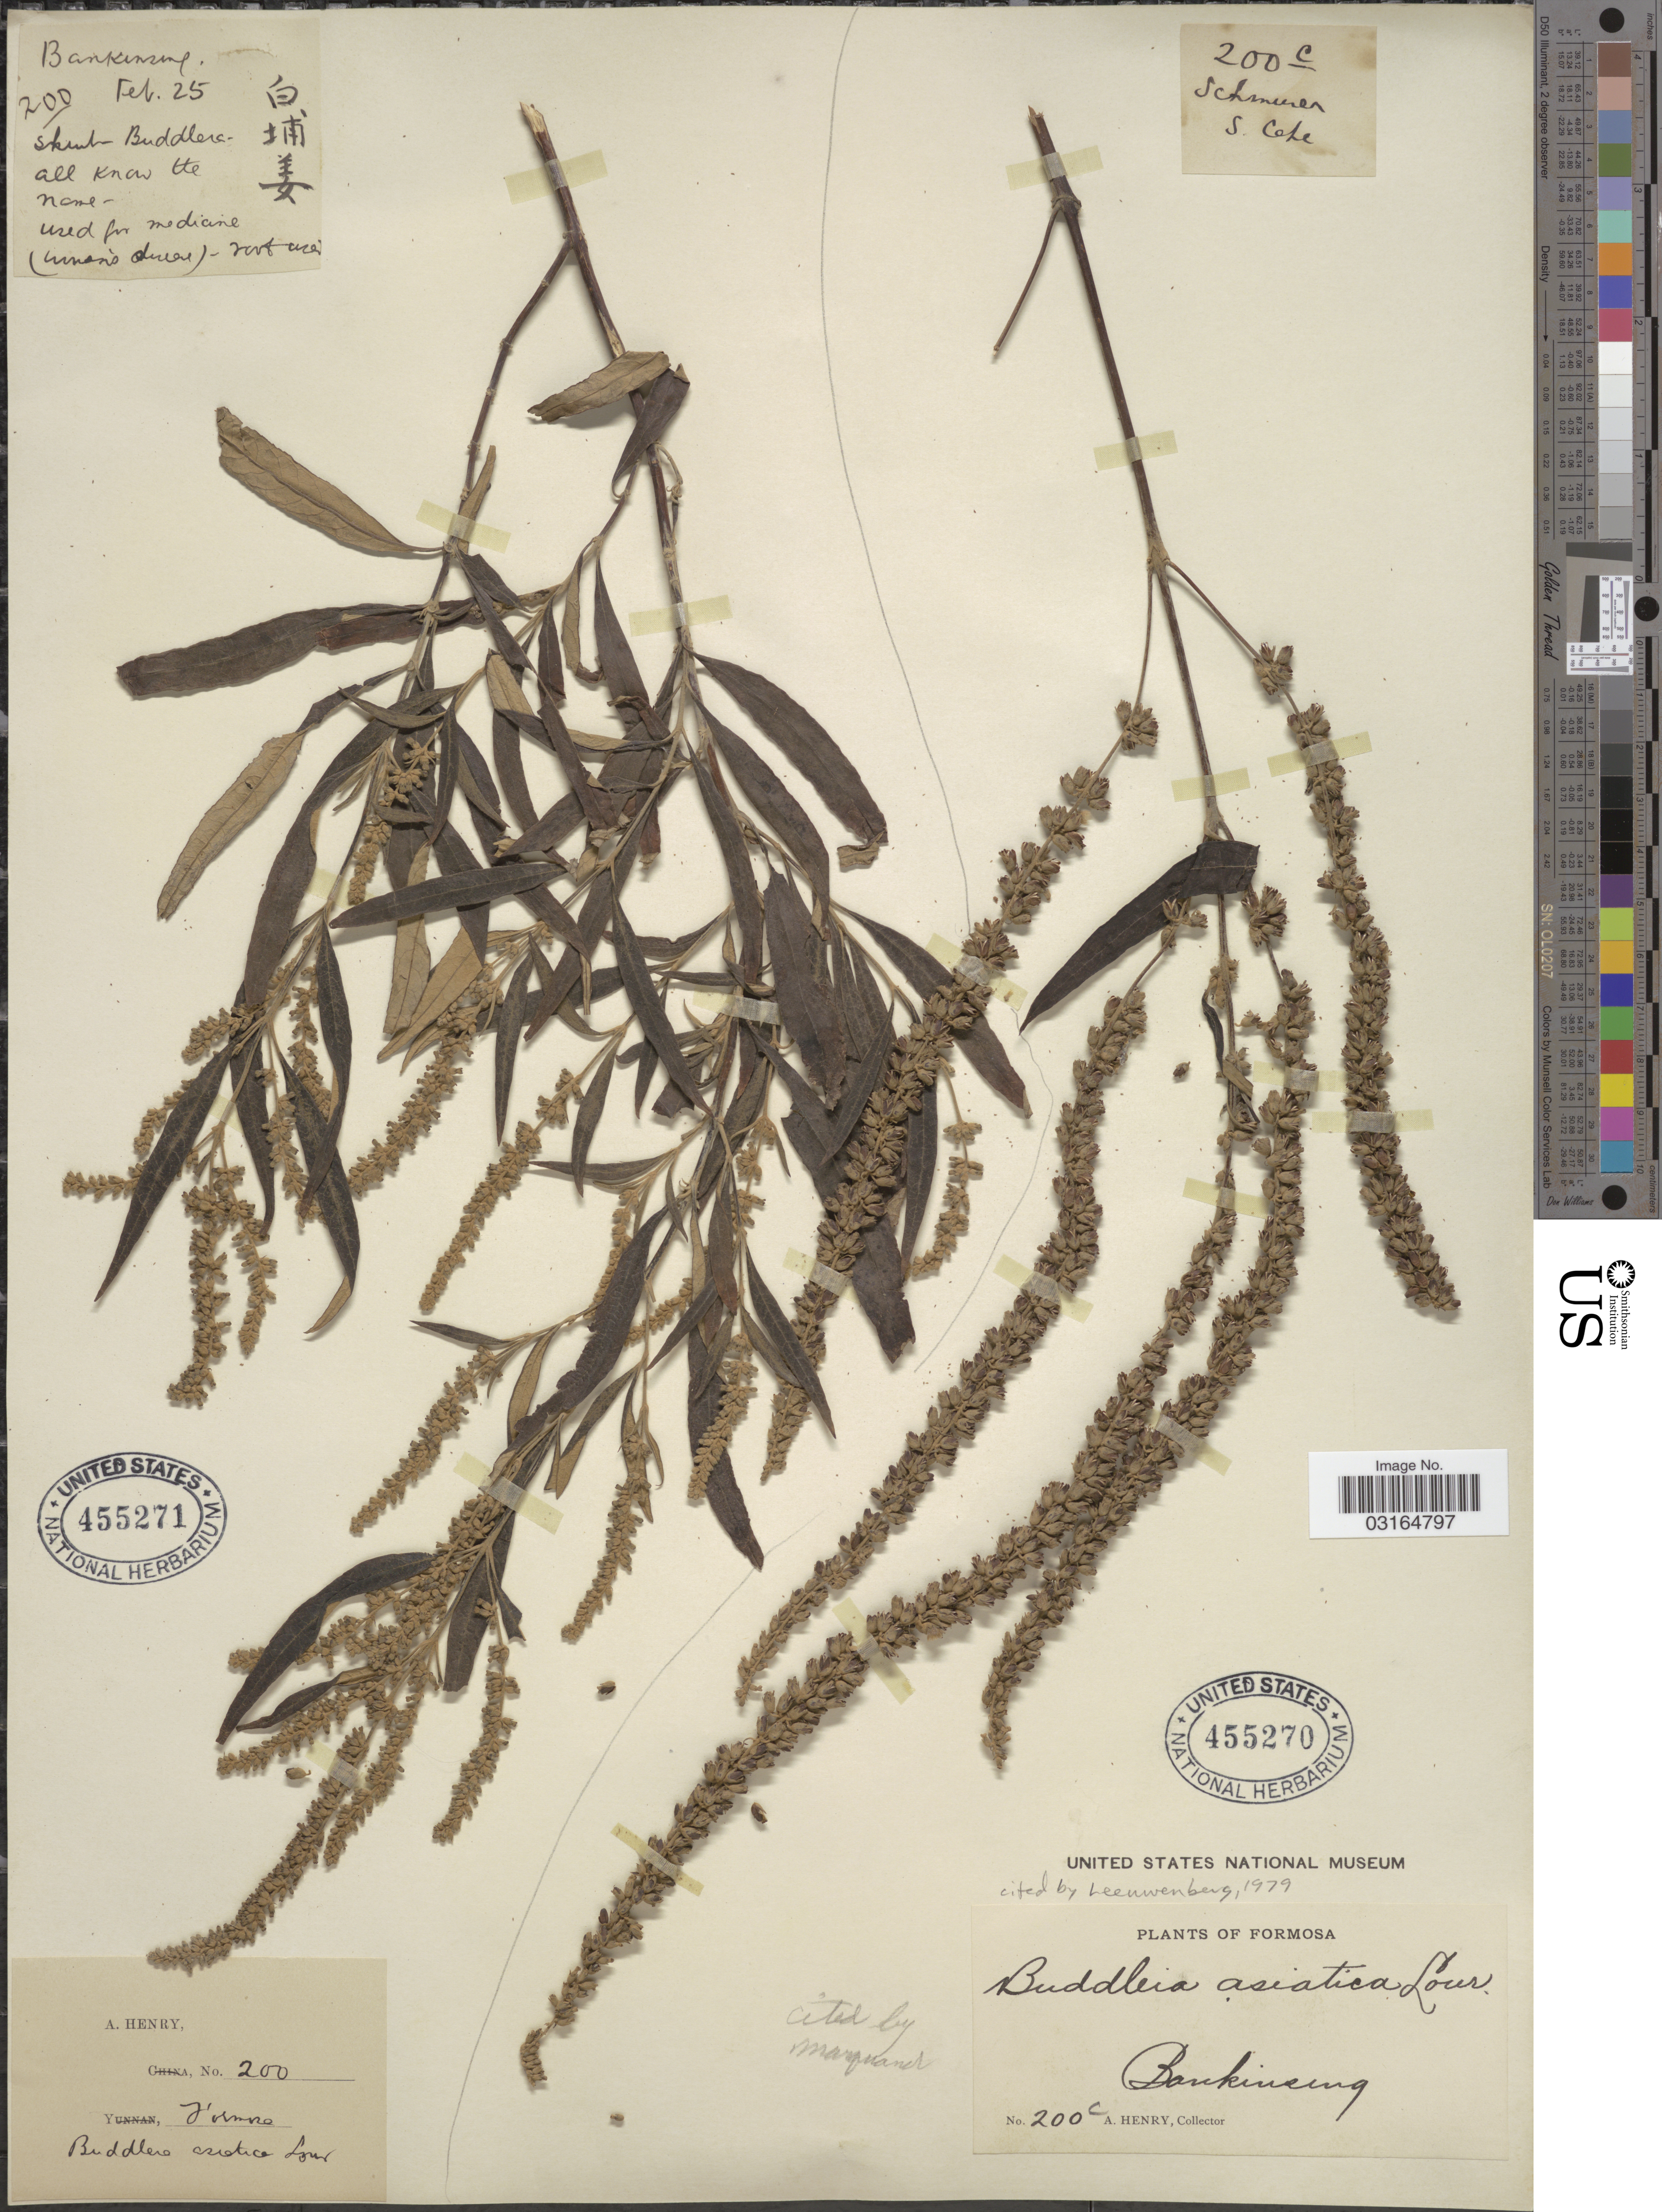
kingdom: Plantae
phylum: Tracheophyta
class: Magnoliopsida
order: Lamiales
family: Scrophulariaceae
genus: Buddleja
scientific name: Buddleja asiatica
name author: Lour.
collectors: A. Henry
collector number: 200 C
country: Taiwan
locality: Formosa. Bankinsing. S. Cape. Schmuser.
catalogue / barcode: US 455270